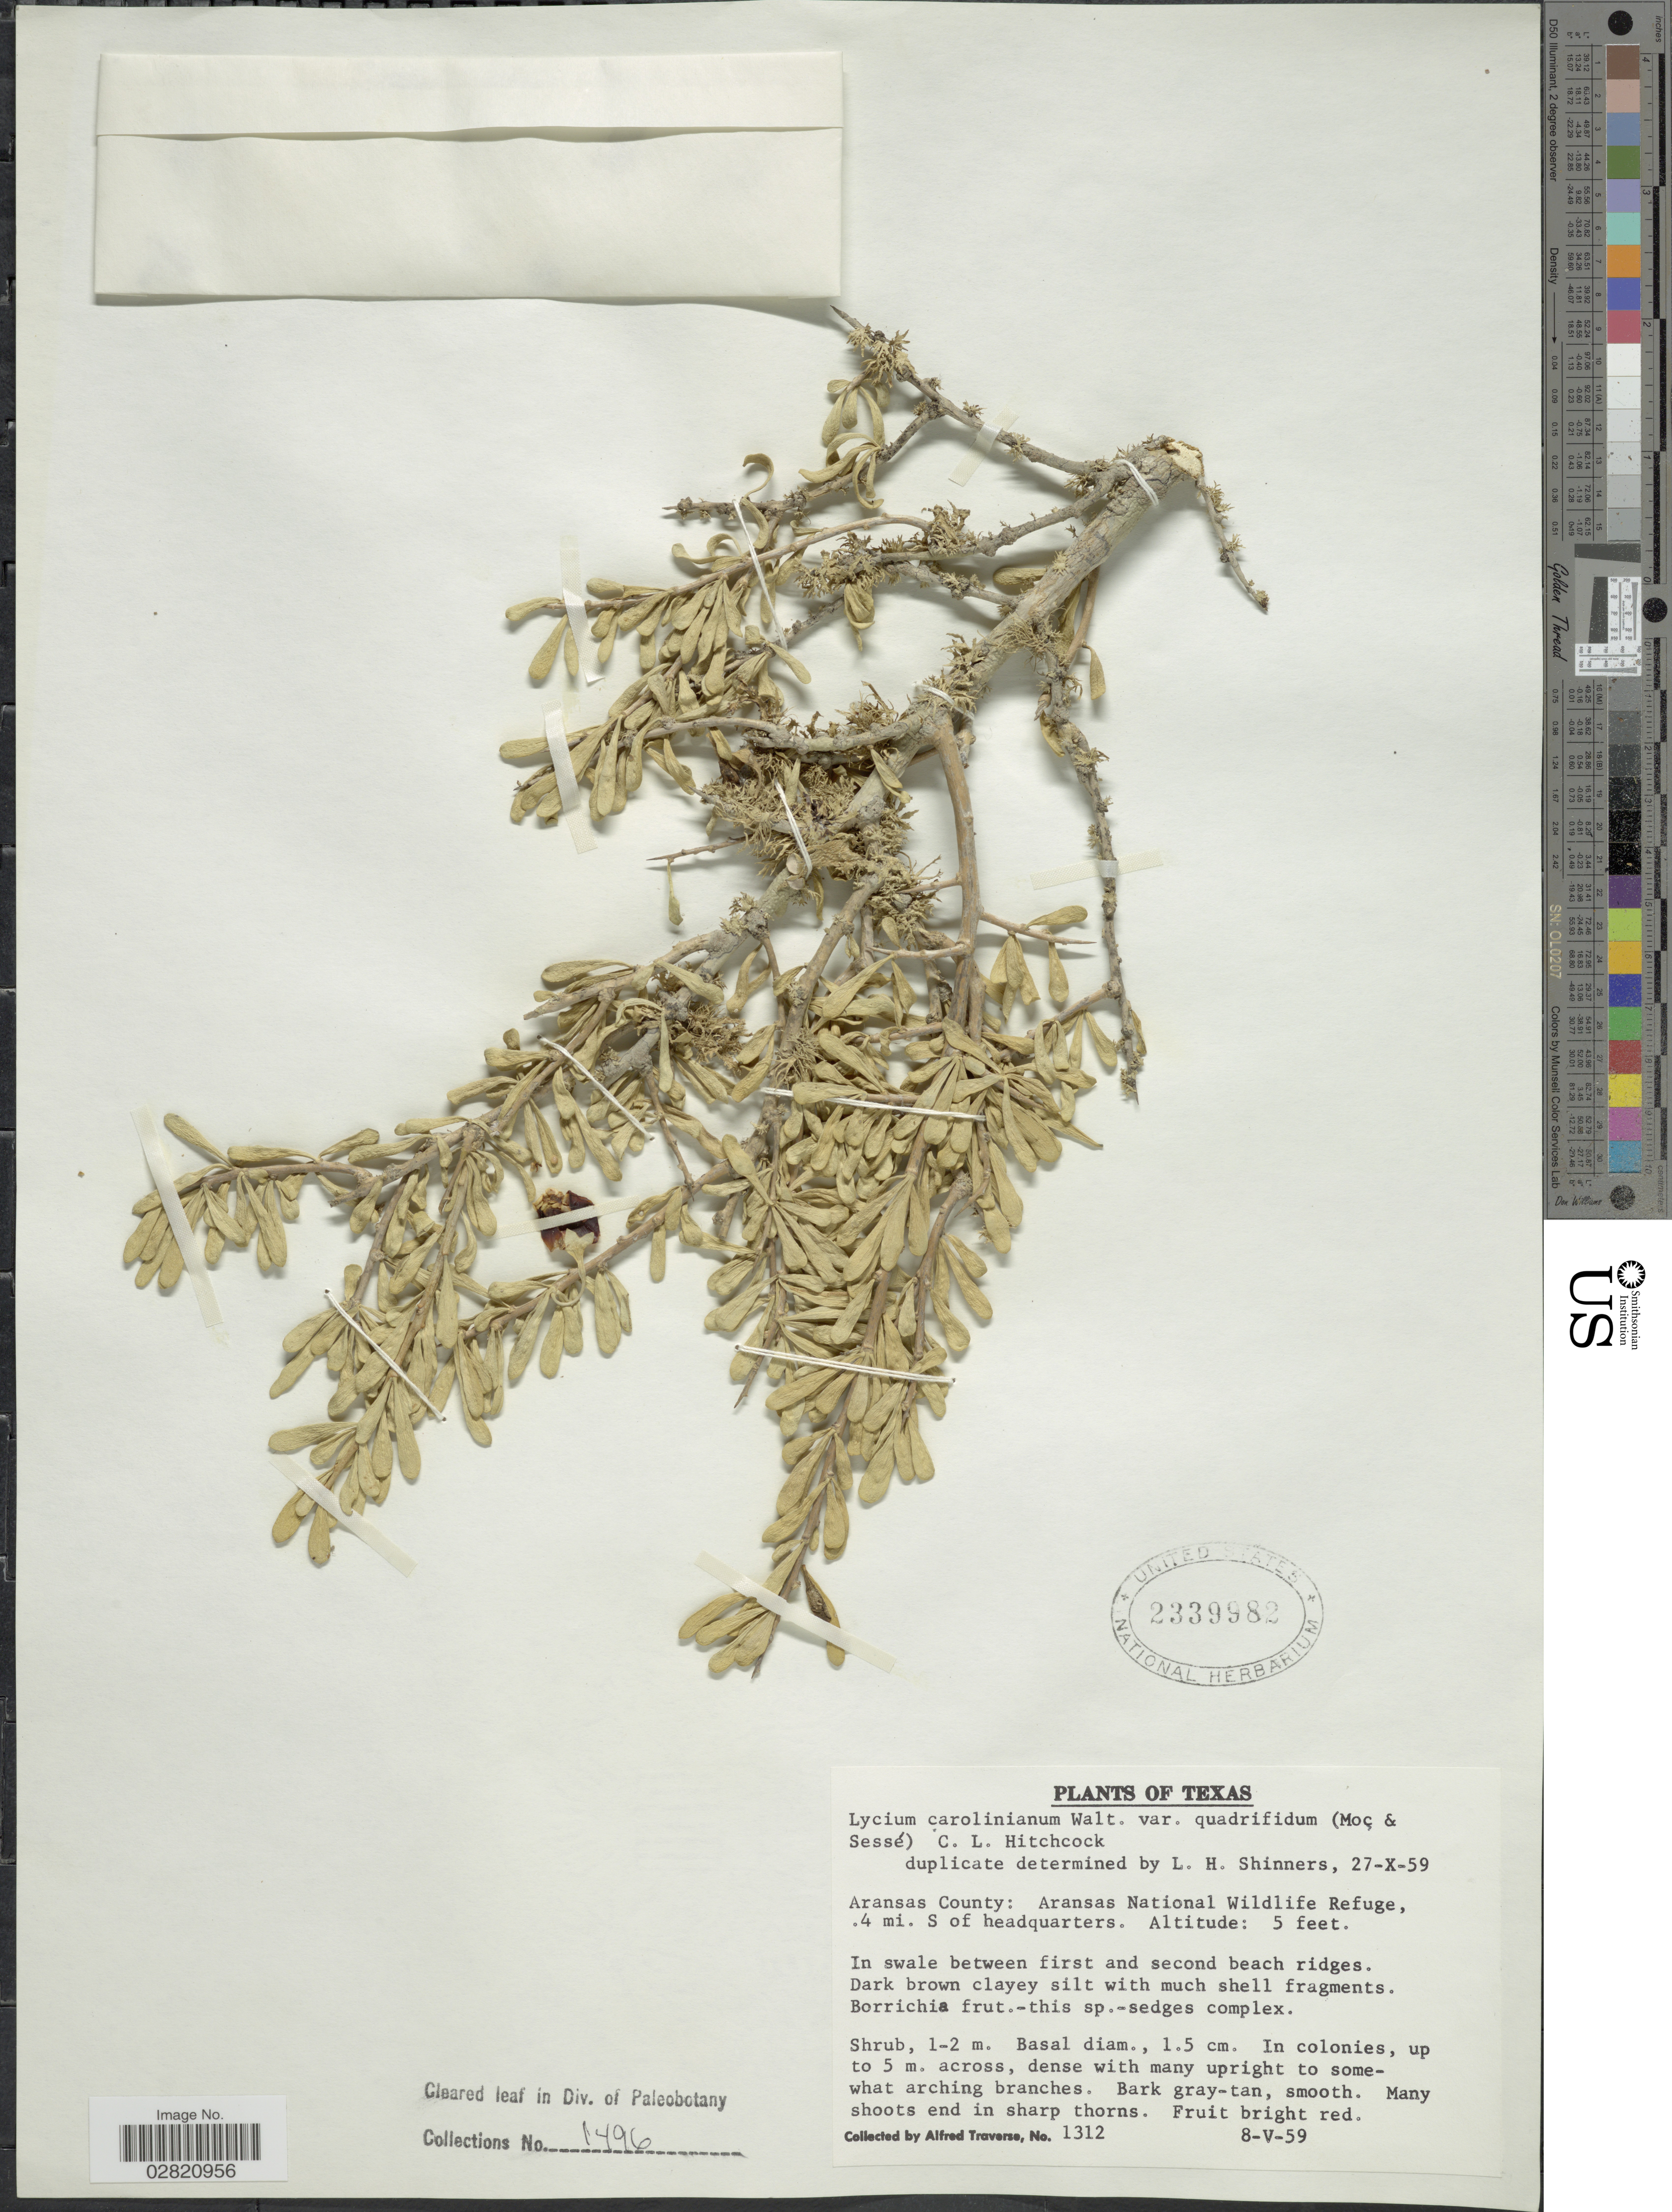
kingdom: Plantae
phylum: Tracheophyta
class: Magnoliopsida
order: Solanales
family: Solanaceae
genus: Lycium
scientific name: Lycium carolinianum var. quadrifidum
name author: Walter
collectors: A. Traverse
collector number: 1312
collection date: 1959-05-08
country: United States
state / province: Texas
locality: Aransas County: Aransas National Wildlife Refuge, .4 mi. S of headquarters.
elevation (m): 2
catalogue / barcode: US 2339982